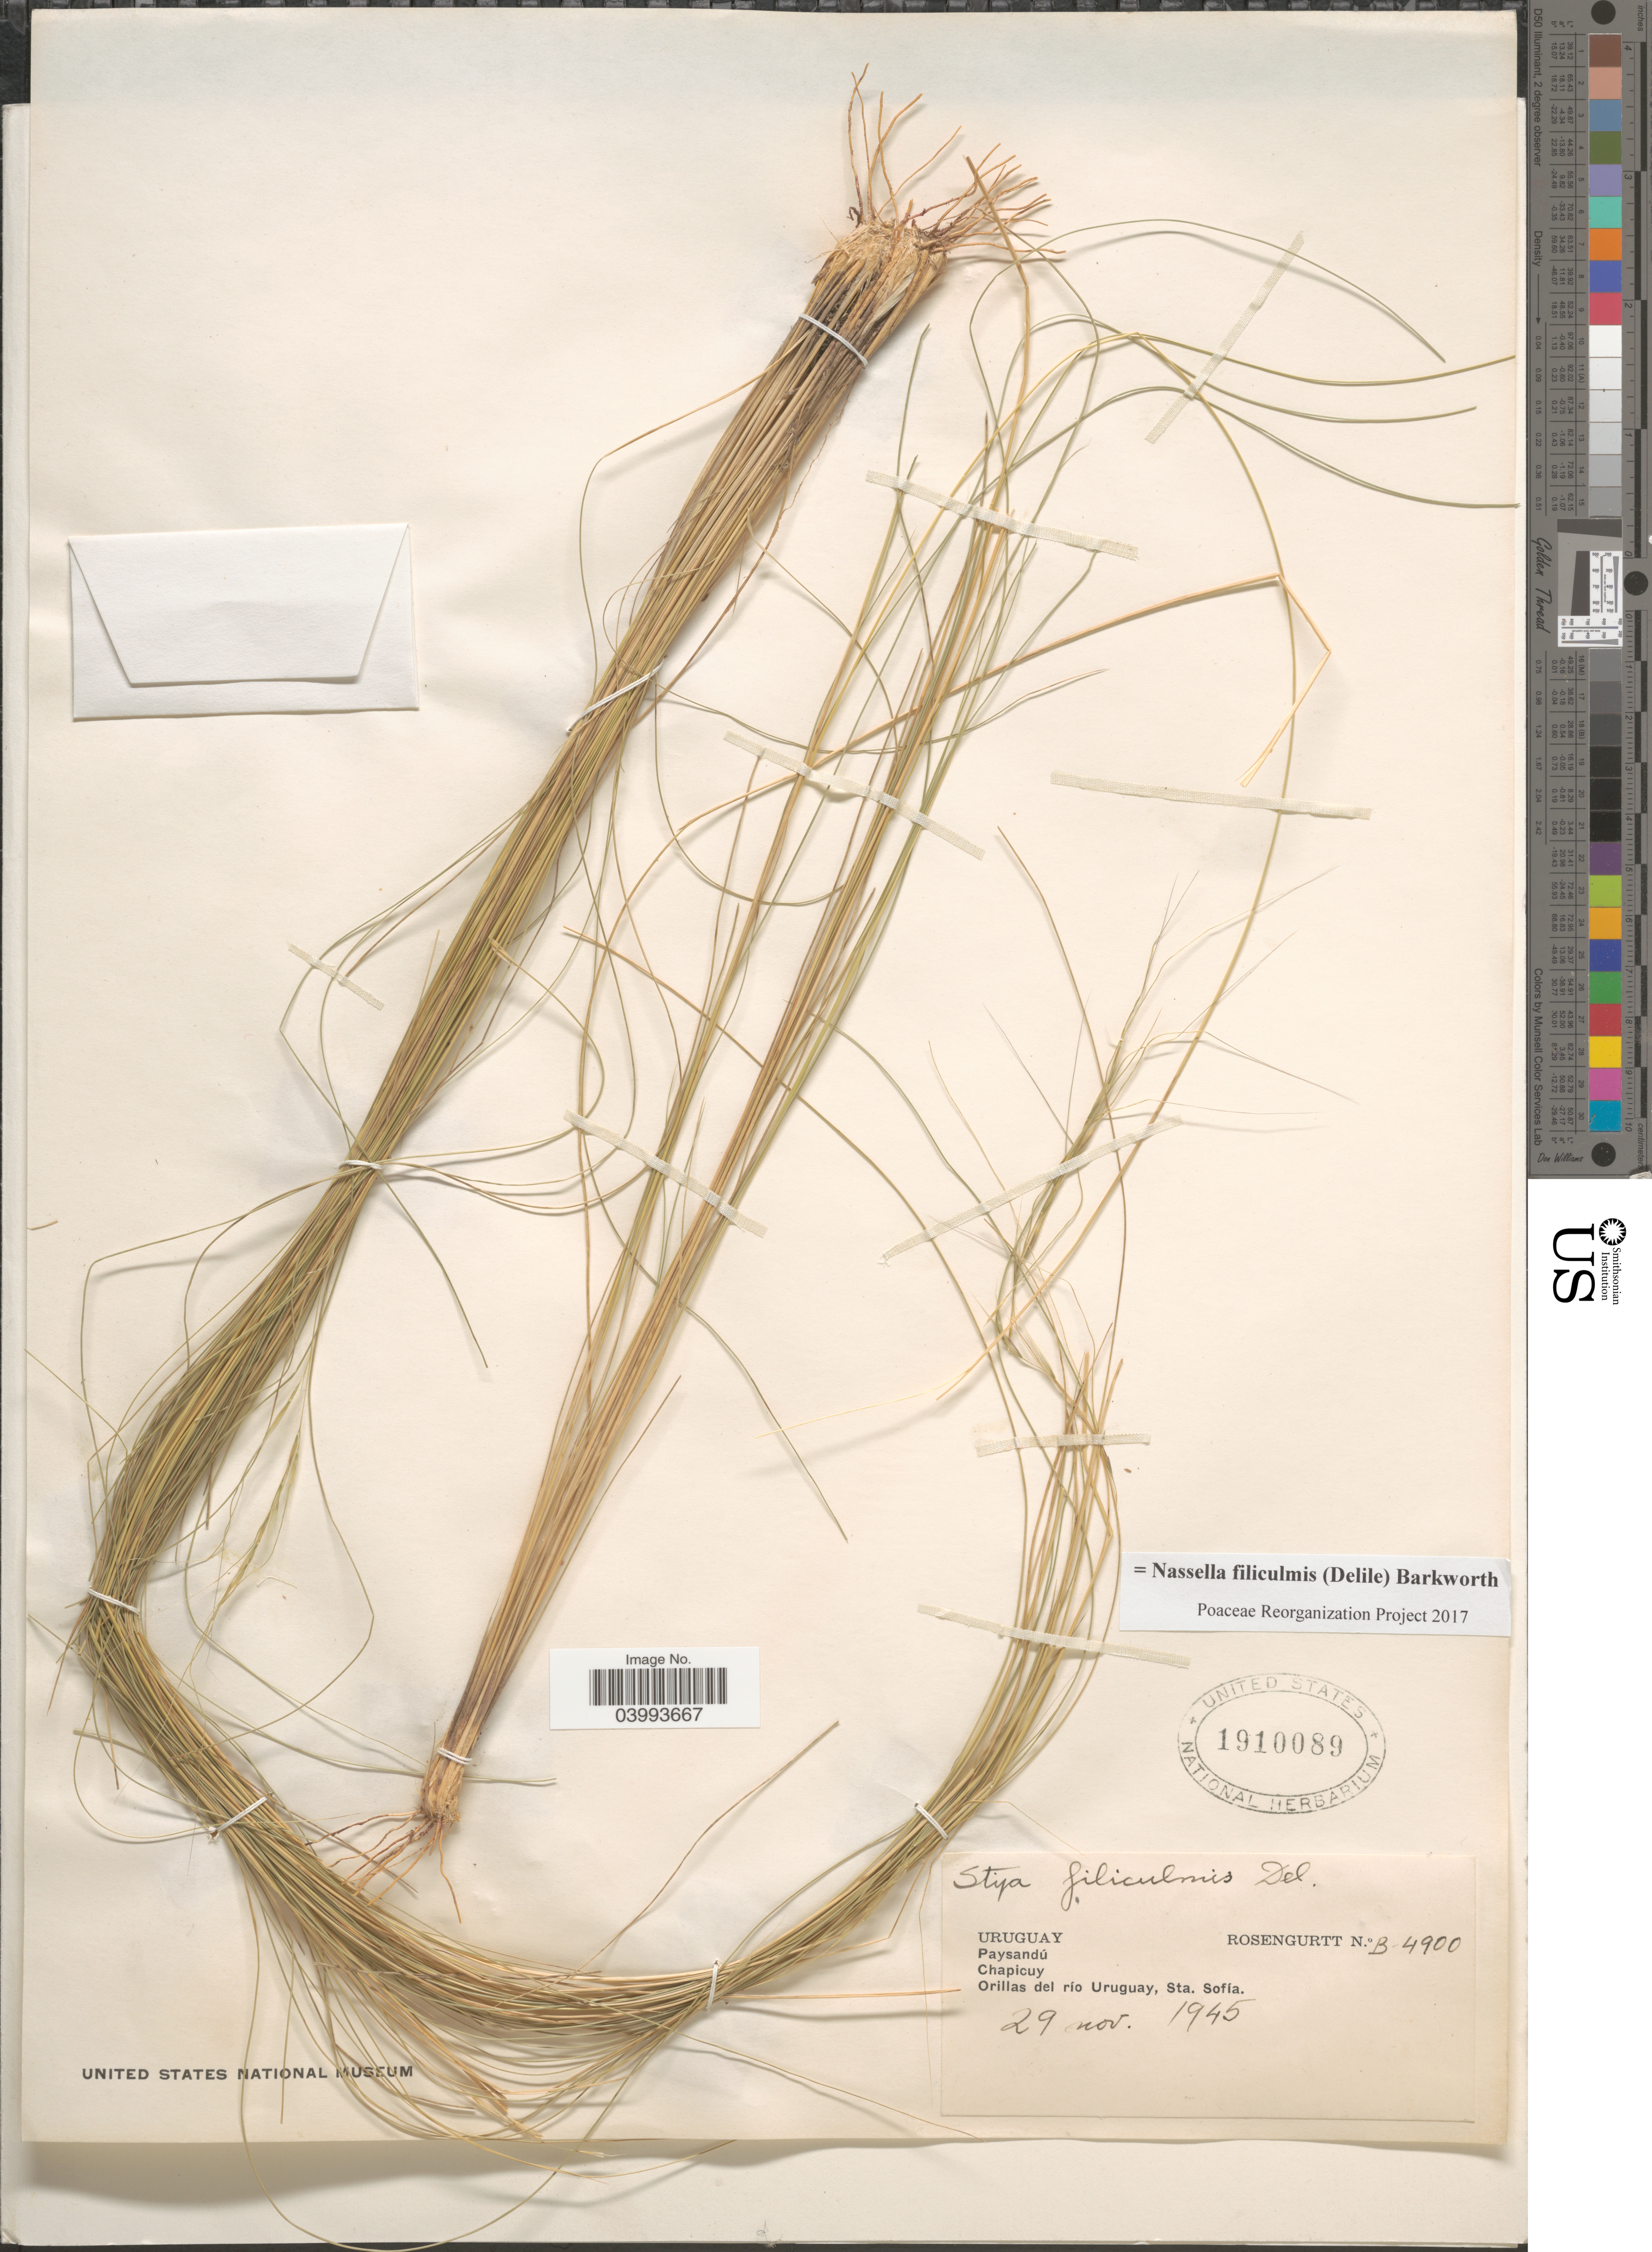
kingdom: Plantae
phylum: Tracheophyta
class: Liliopsida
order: Poales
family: Poaceae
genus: Nassella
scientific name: Nassella filiculmis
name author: (Delile) Barkworth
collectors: Rosengurtt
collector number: B-4900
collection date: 1945-11-29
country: Uruguay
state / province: Paysandu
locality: Chapicuy. Orillas del río Uruguay, Sta. Sofía.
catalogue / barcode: US 1910089